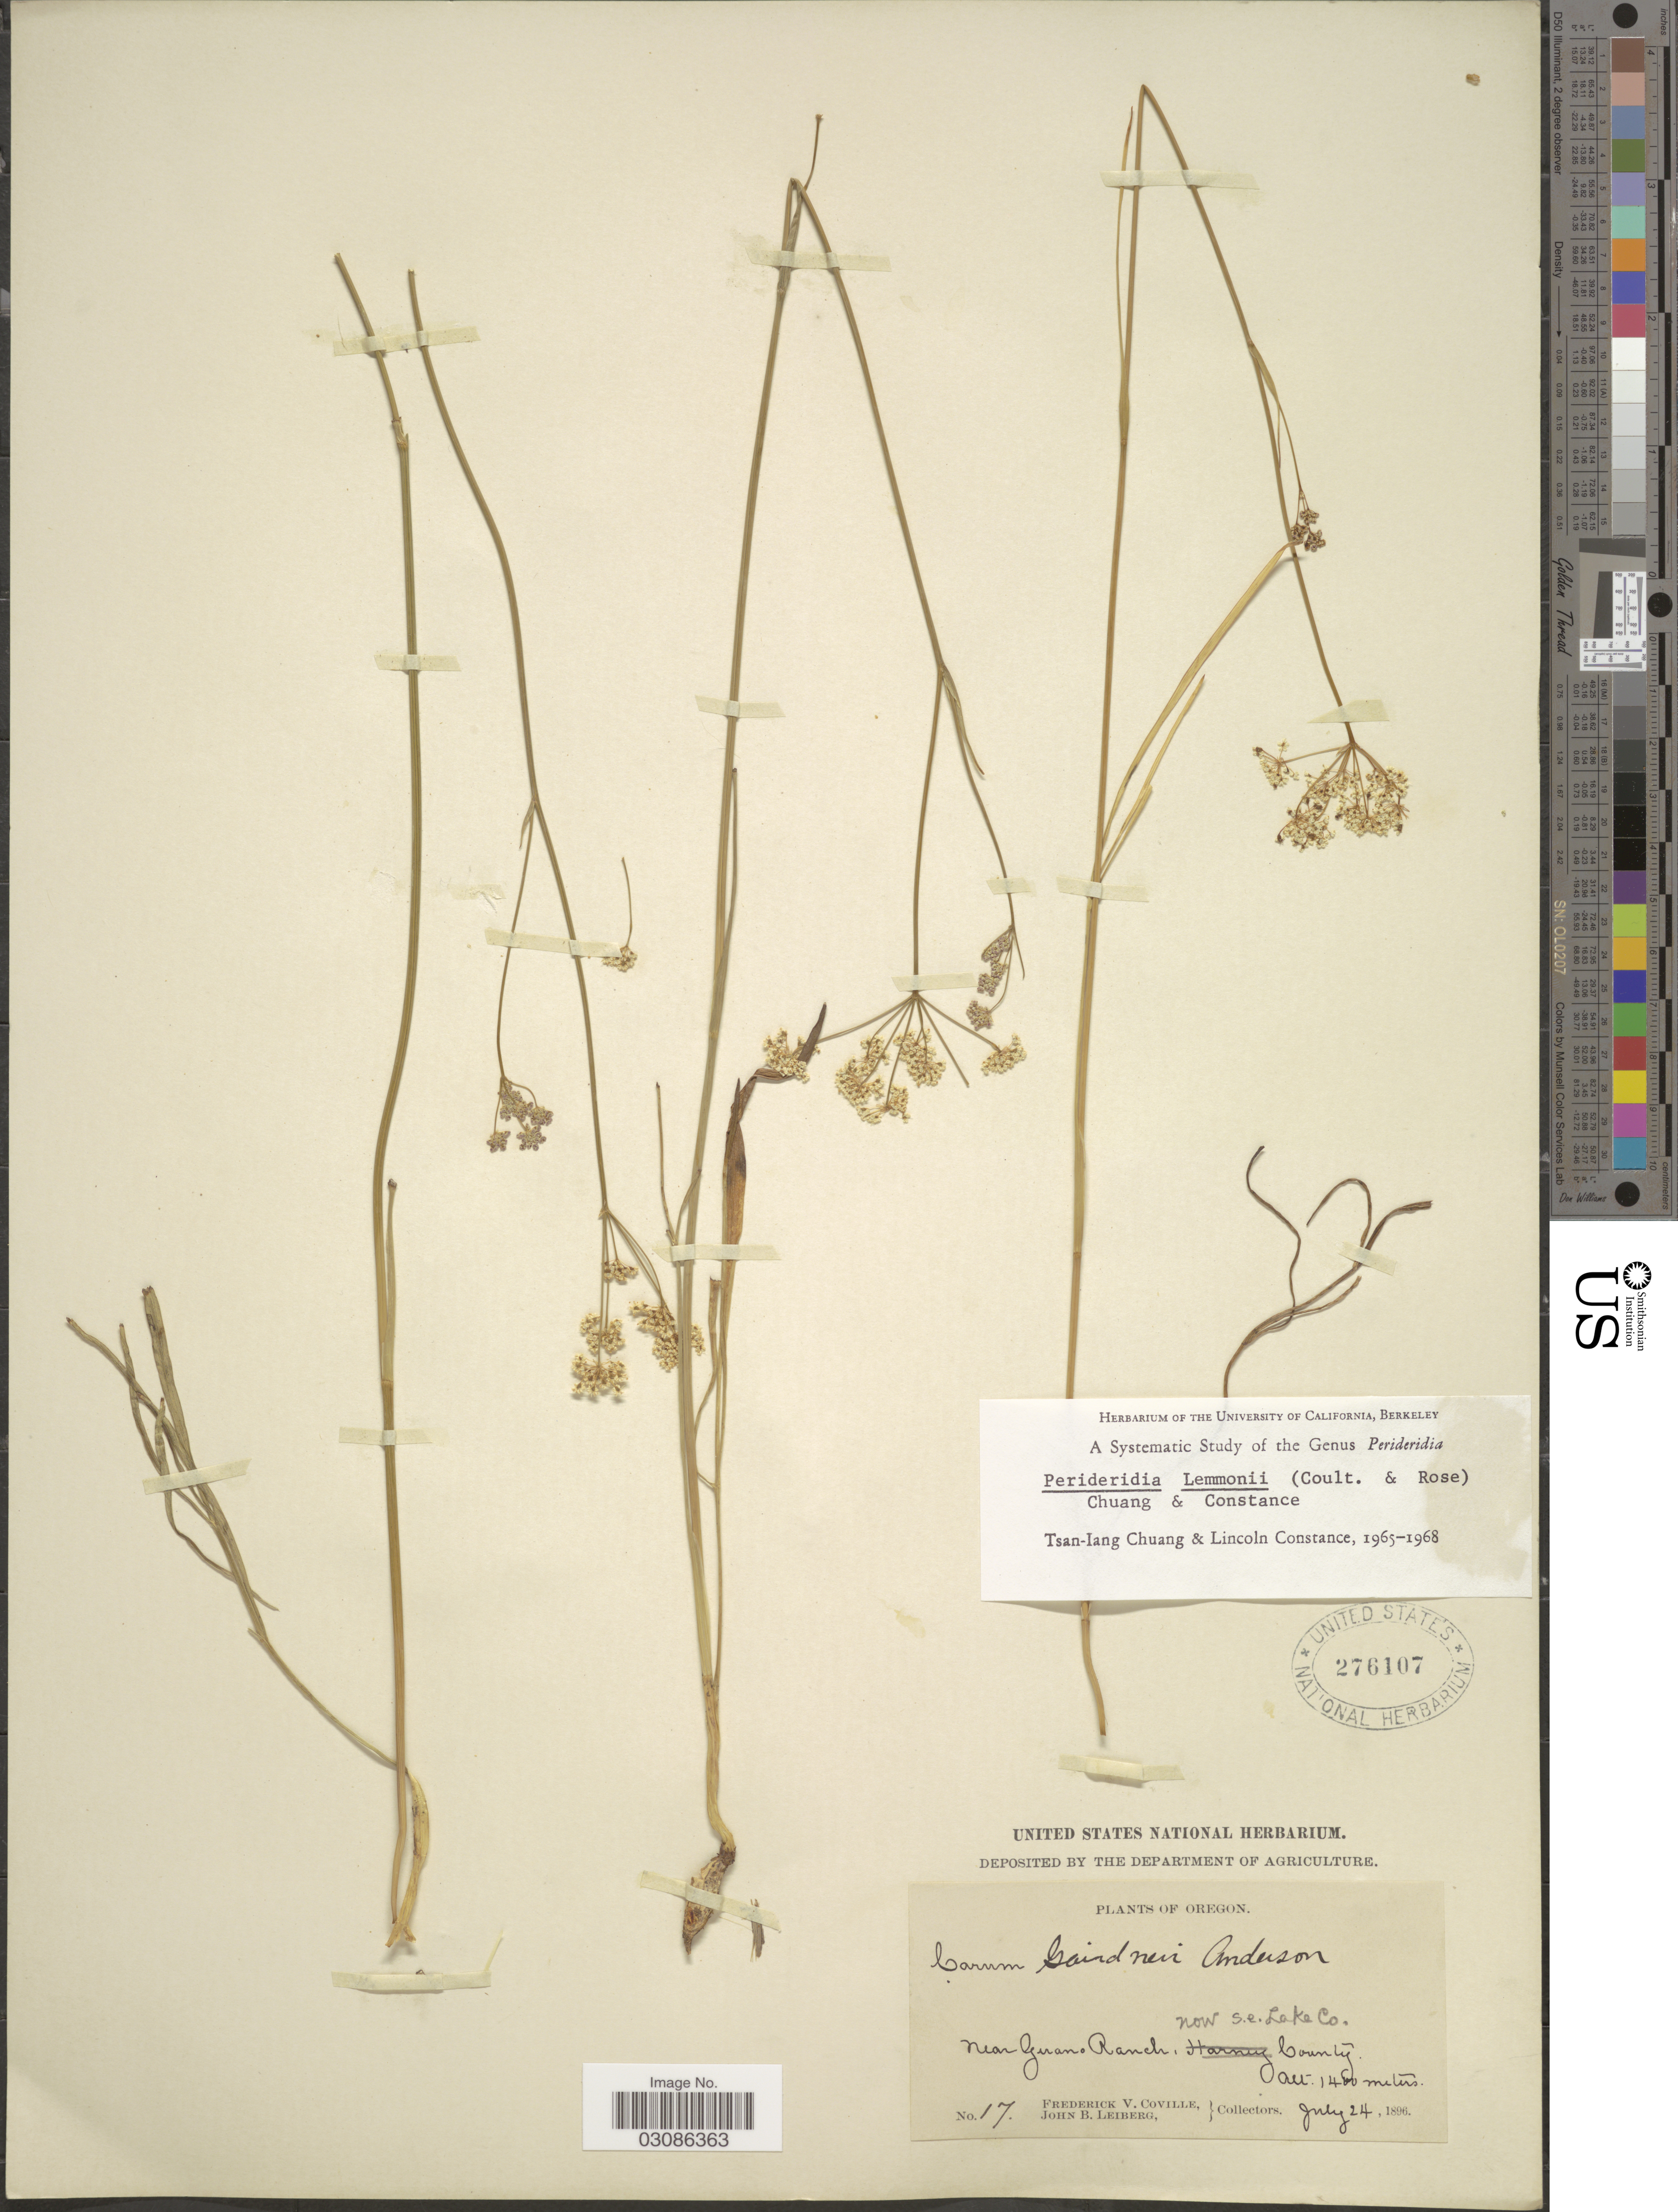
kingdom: Plantae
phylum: Tracheophyta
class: Magnoliopsida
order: Apiales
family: Apiaceae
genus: Perideridia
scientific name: Perideridia lemmonii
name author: (J.M. Coult. & Rose) T.I. Chuang & Constance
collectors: F. V. Coville & J. B. Leiberg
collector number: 17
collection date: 1896-07-24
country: United States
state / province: Oregon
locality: Near Guano Ranch, now S.E. Lake County.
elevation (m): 1400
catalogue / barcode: US 276107